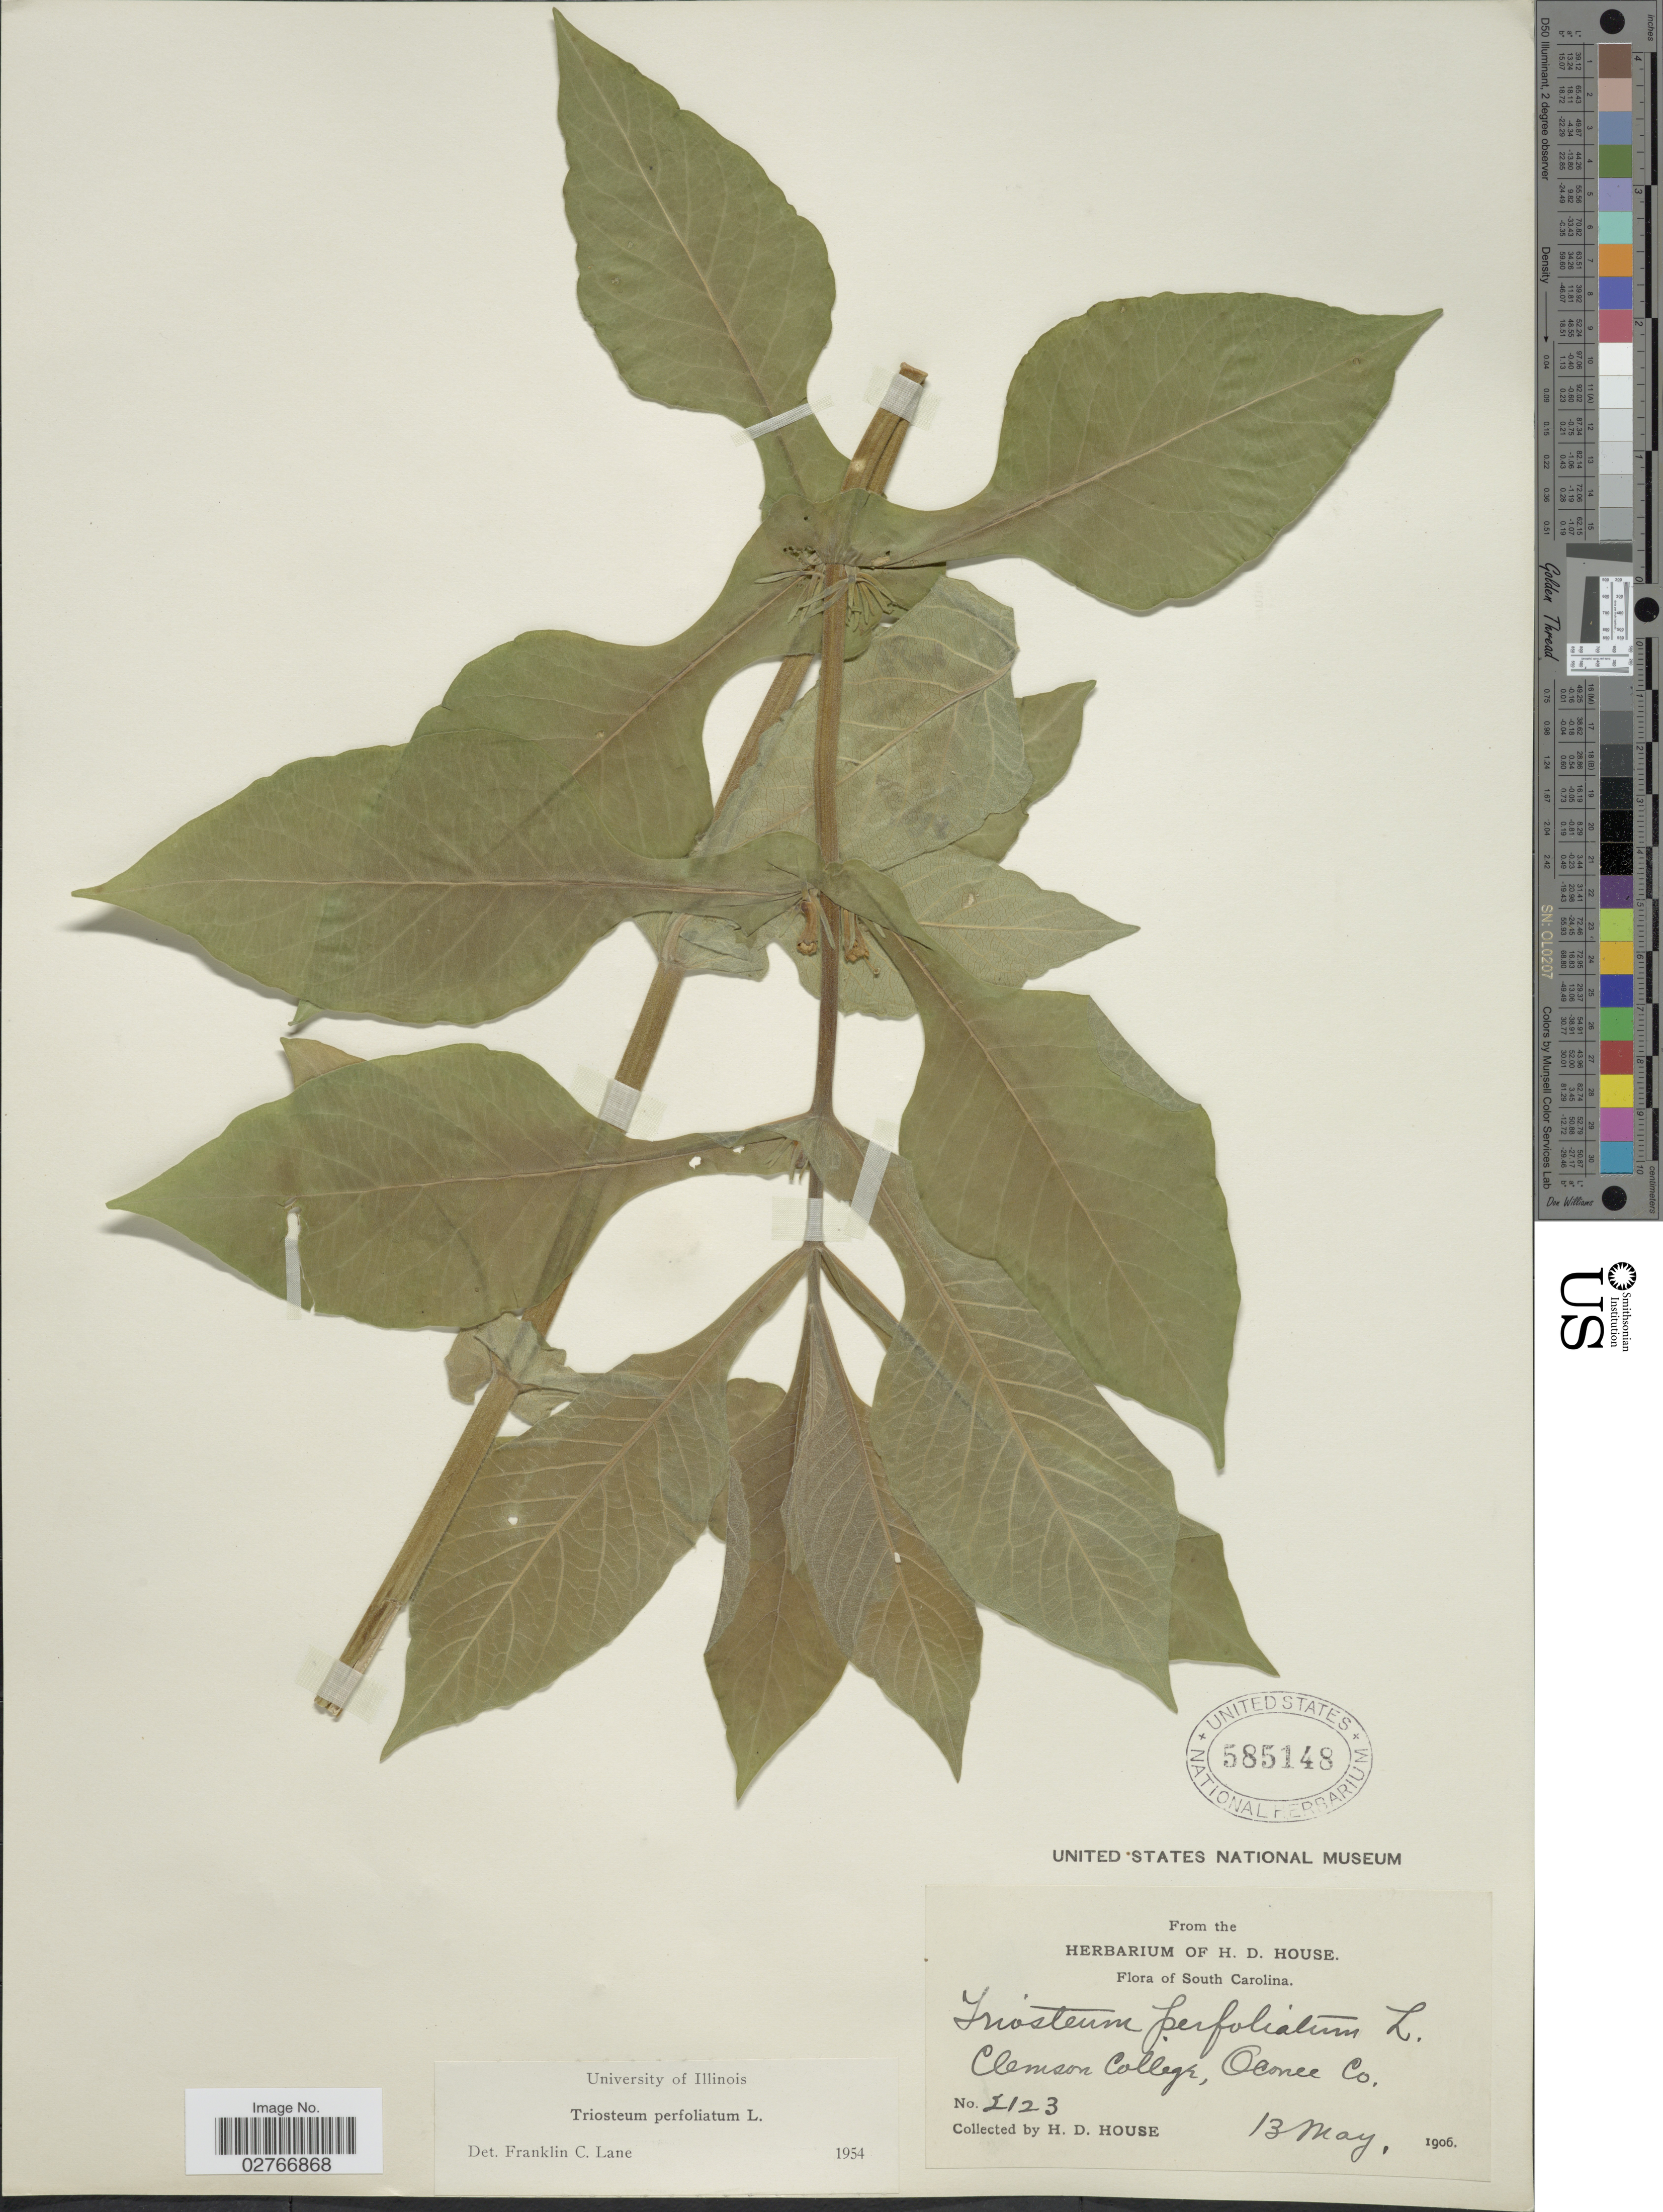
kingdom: Plantae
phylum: Tracheophyta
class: Magnoliopsida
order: Dipsacales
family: Caprifoliaceae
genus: Triosteum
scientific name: Triosteum perfoliatum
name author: L.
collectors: H. D. House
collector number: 2123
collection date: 1906-05-13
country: United States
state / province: South Carolina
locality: Clemson College, Oconee Co.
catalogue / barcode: US 585148